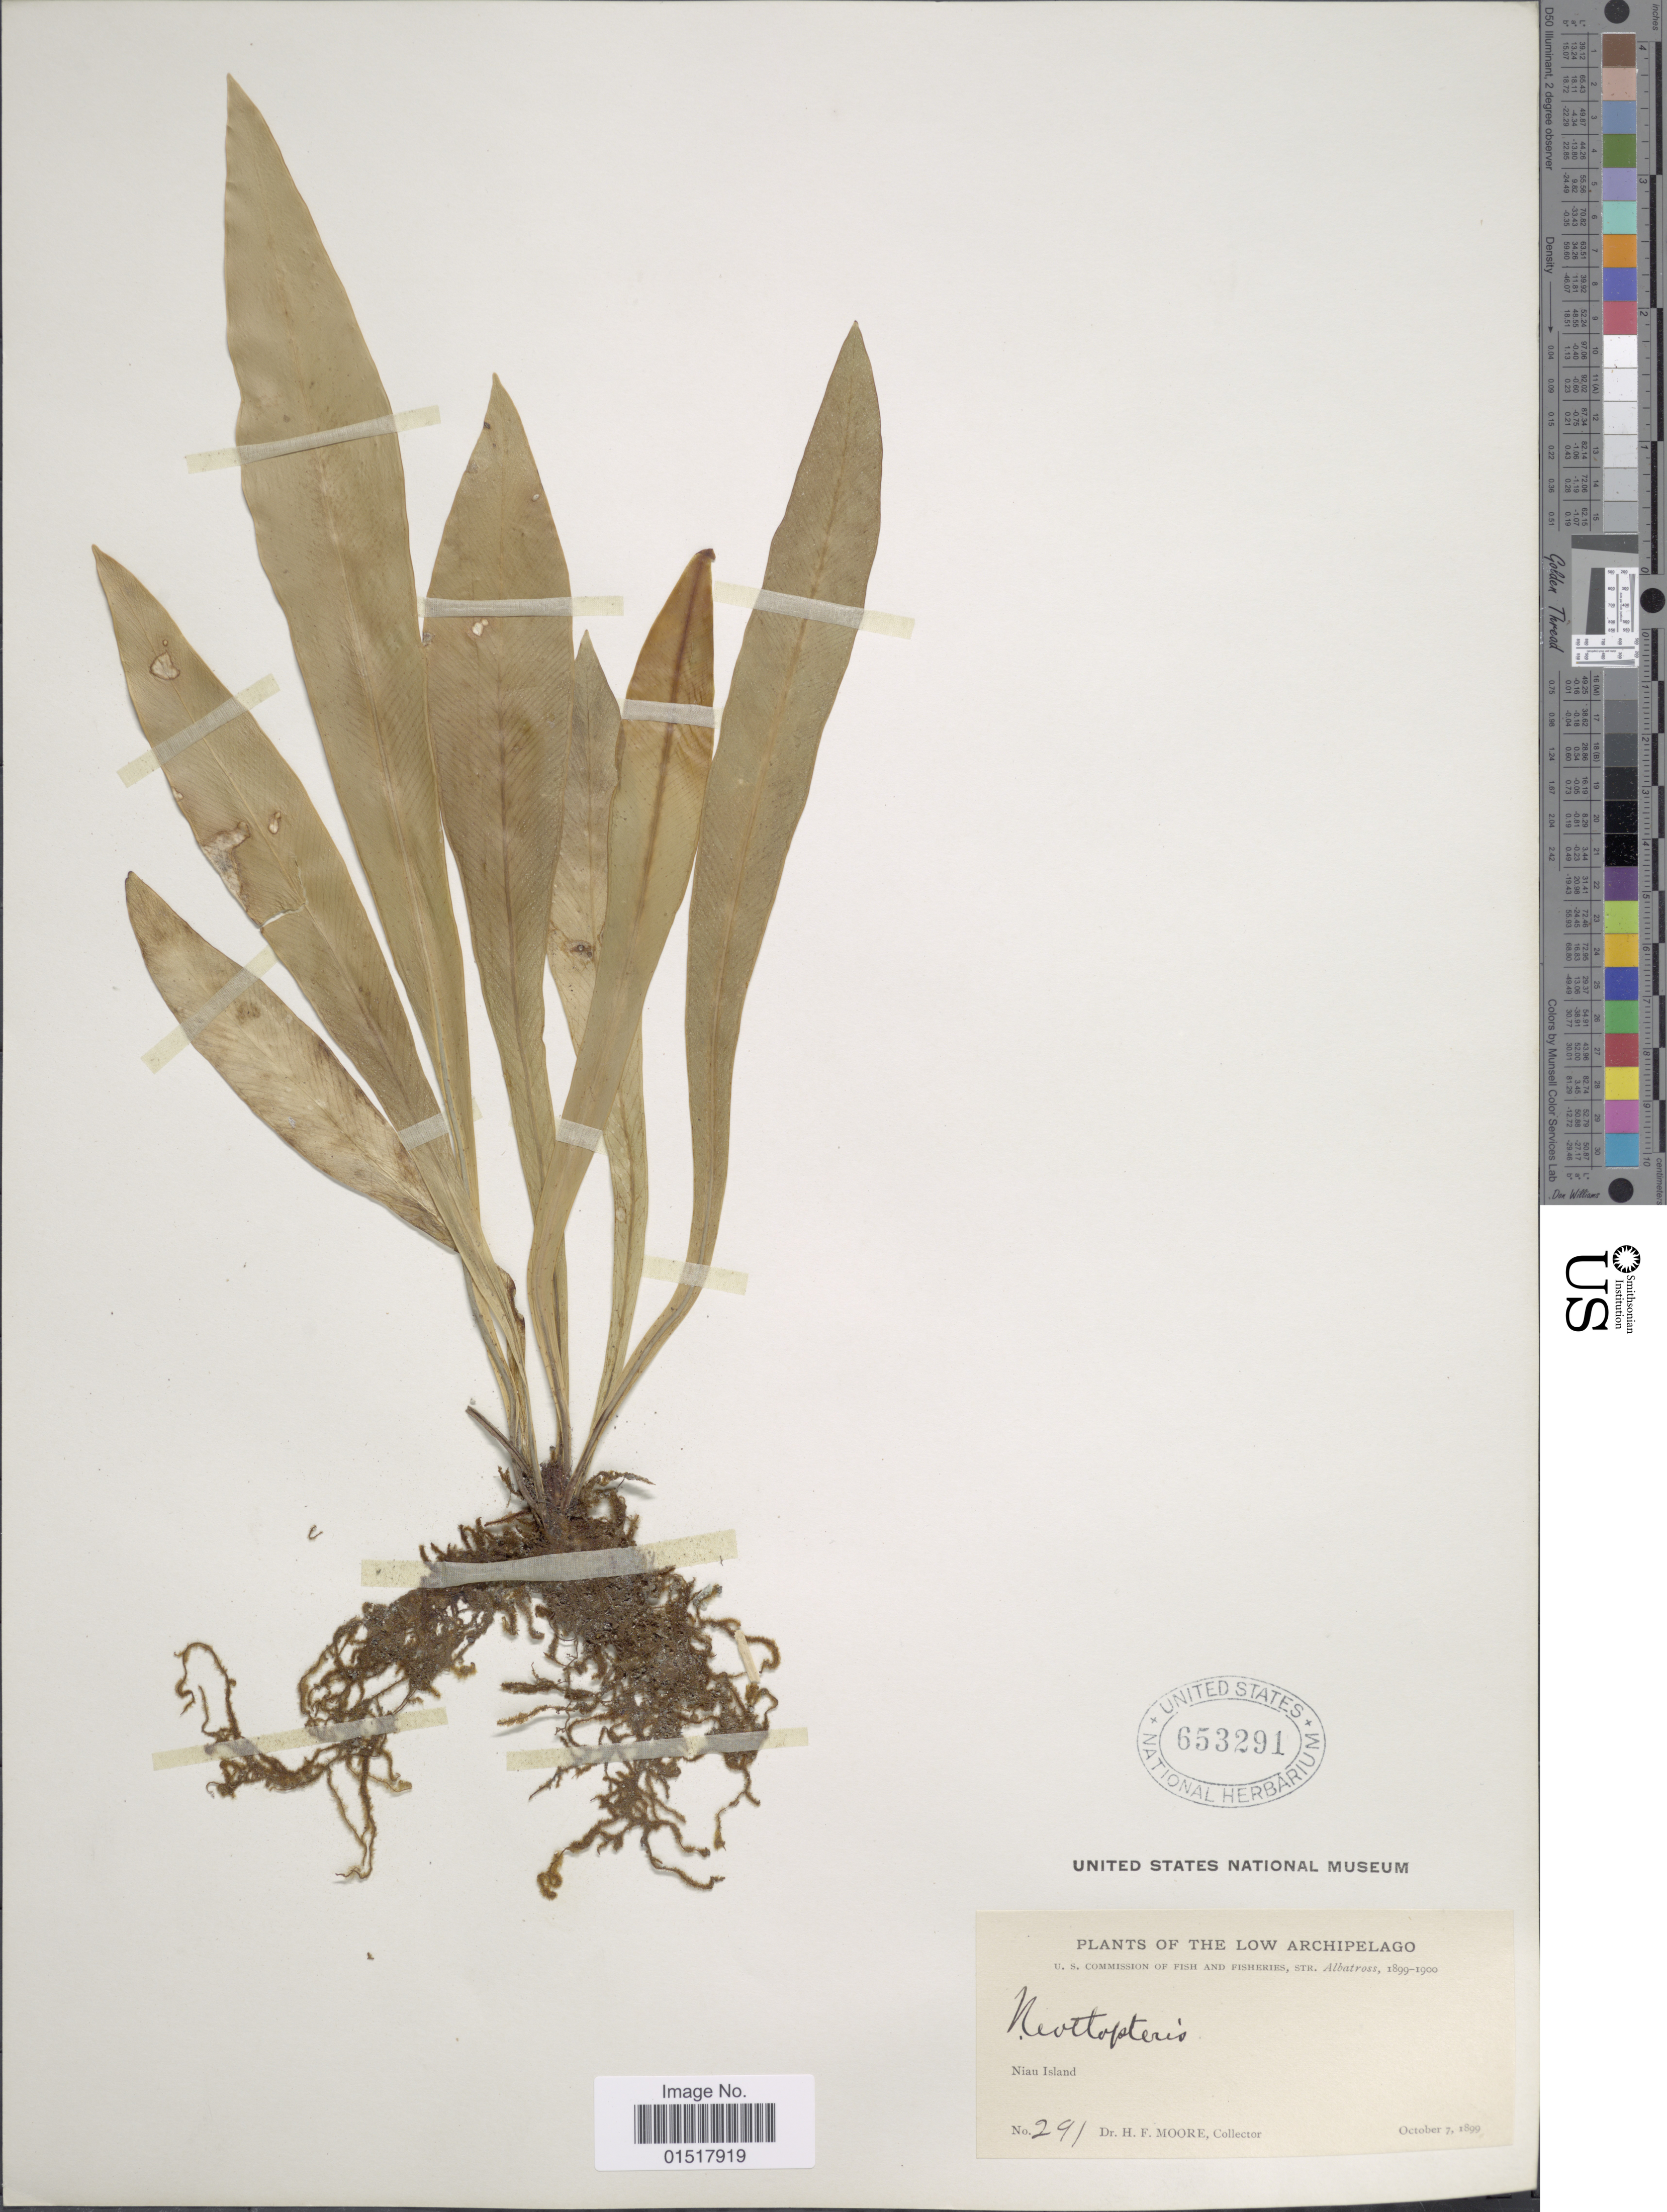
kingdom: Plantae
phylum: Tracheophyta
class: Polypodiopsida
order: Polypodiales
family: Aspleniaceae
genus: Asplenium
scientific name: Asplenium nidus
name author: L.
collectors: H. F. Moore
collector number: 291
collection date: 1899-10-07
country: French Polynesia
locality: Low Archipelago. Niau Island.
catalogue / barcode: US 653291